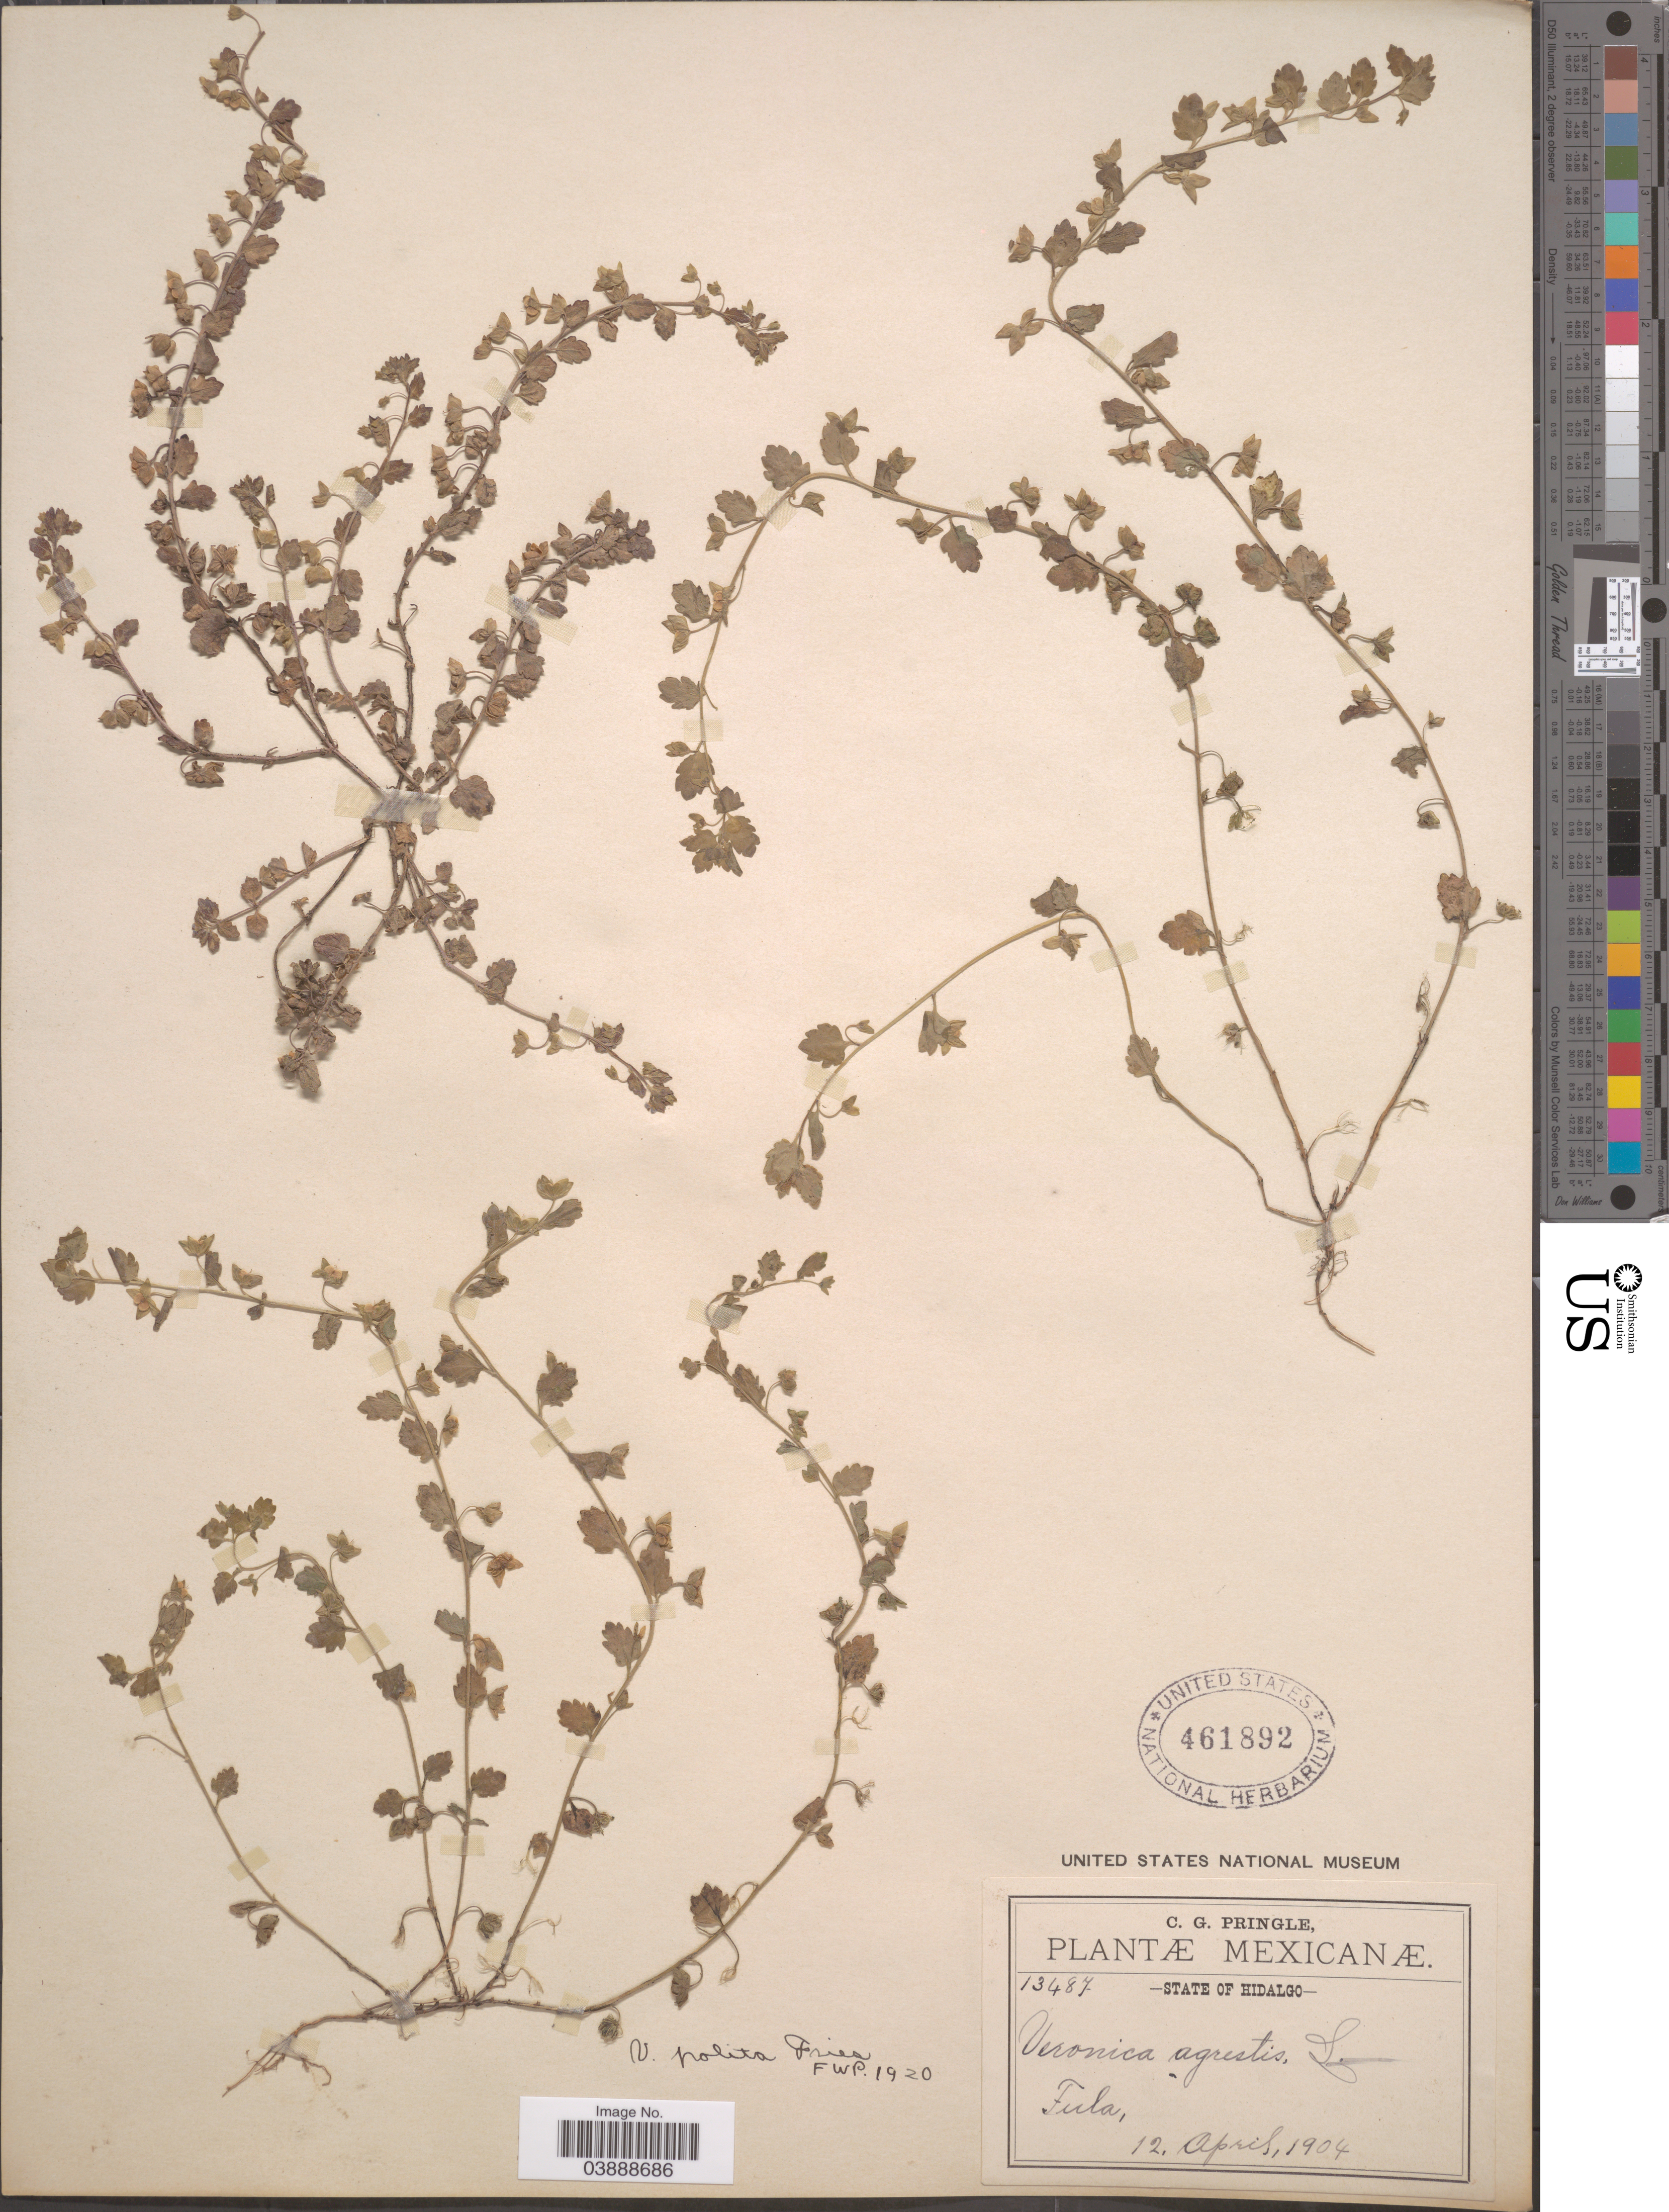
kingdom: Plantae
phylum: Tracheophyta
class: Magnoliopsida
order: Lamiales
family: Plantaginaceae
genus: Veronica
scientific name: Veronica polita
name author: Fr.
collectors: C. G. Pringle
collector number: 13487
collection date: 1904-04-12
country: Mexico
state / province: Hidalgo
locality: Fula.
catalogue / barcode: US 461892